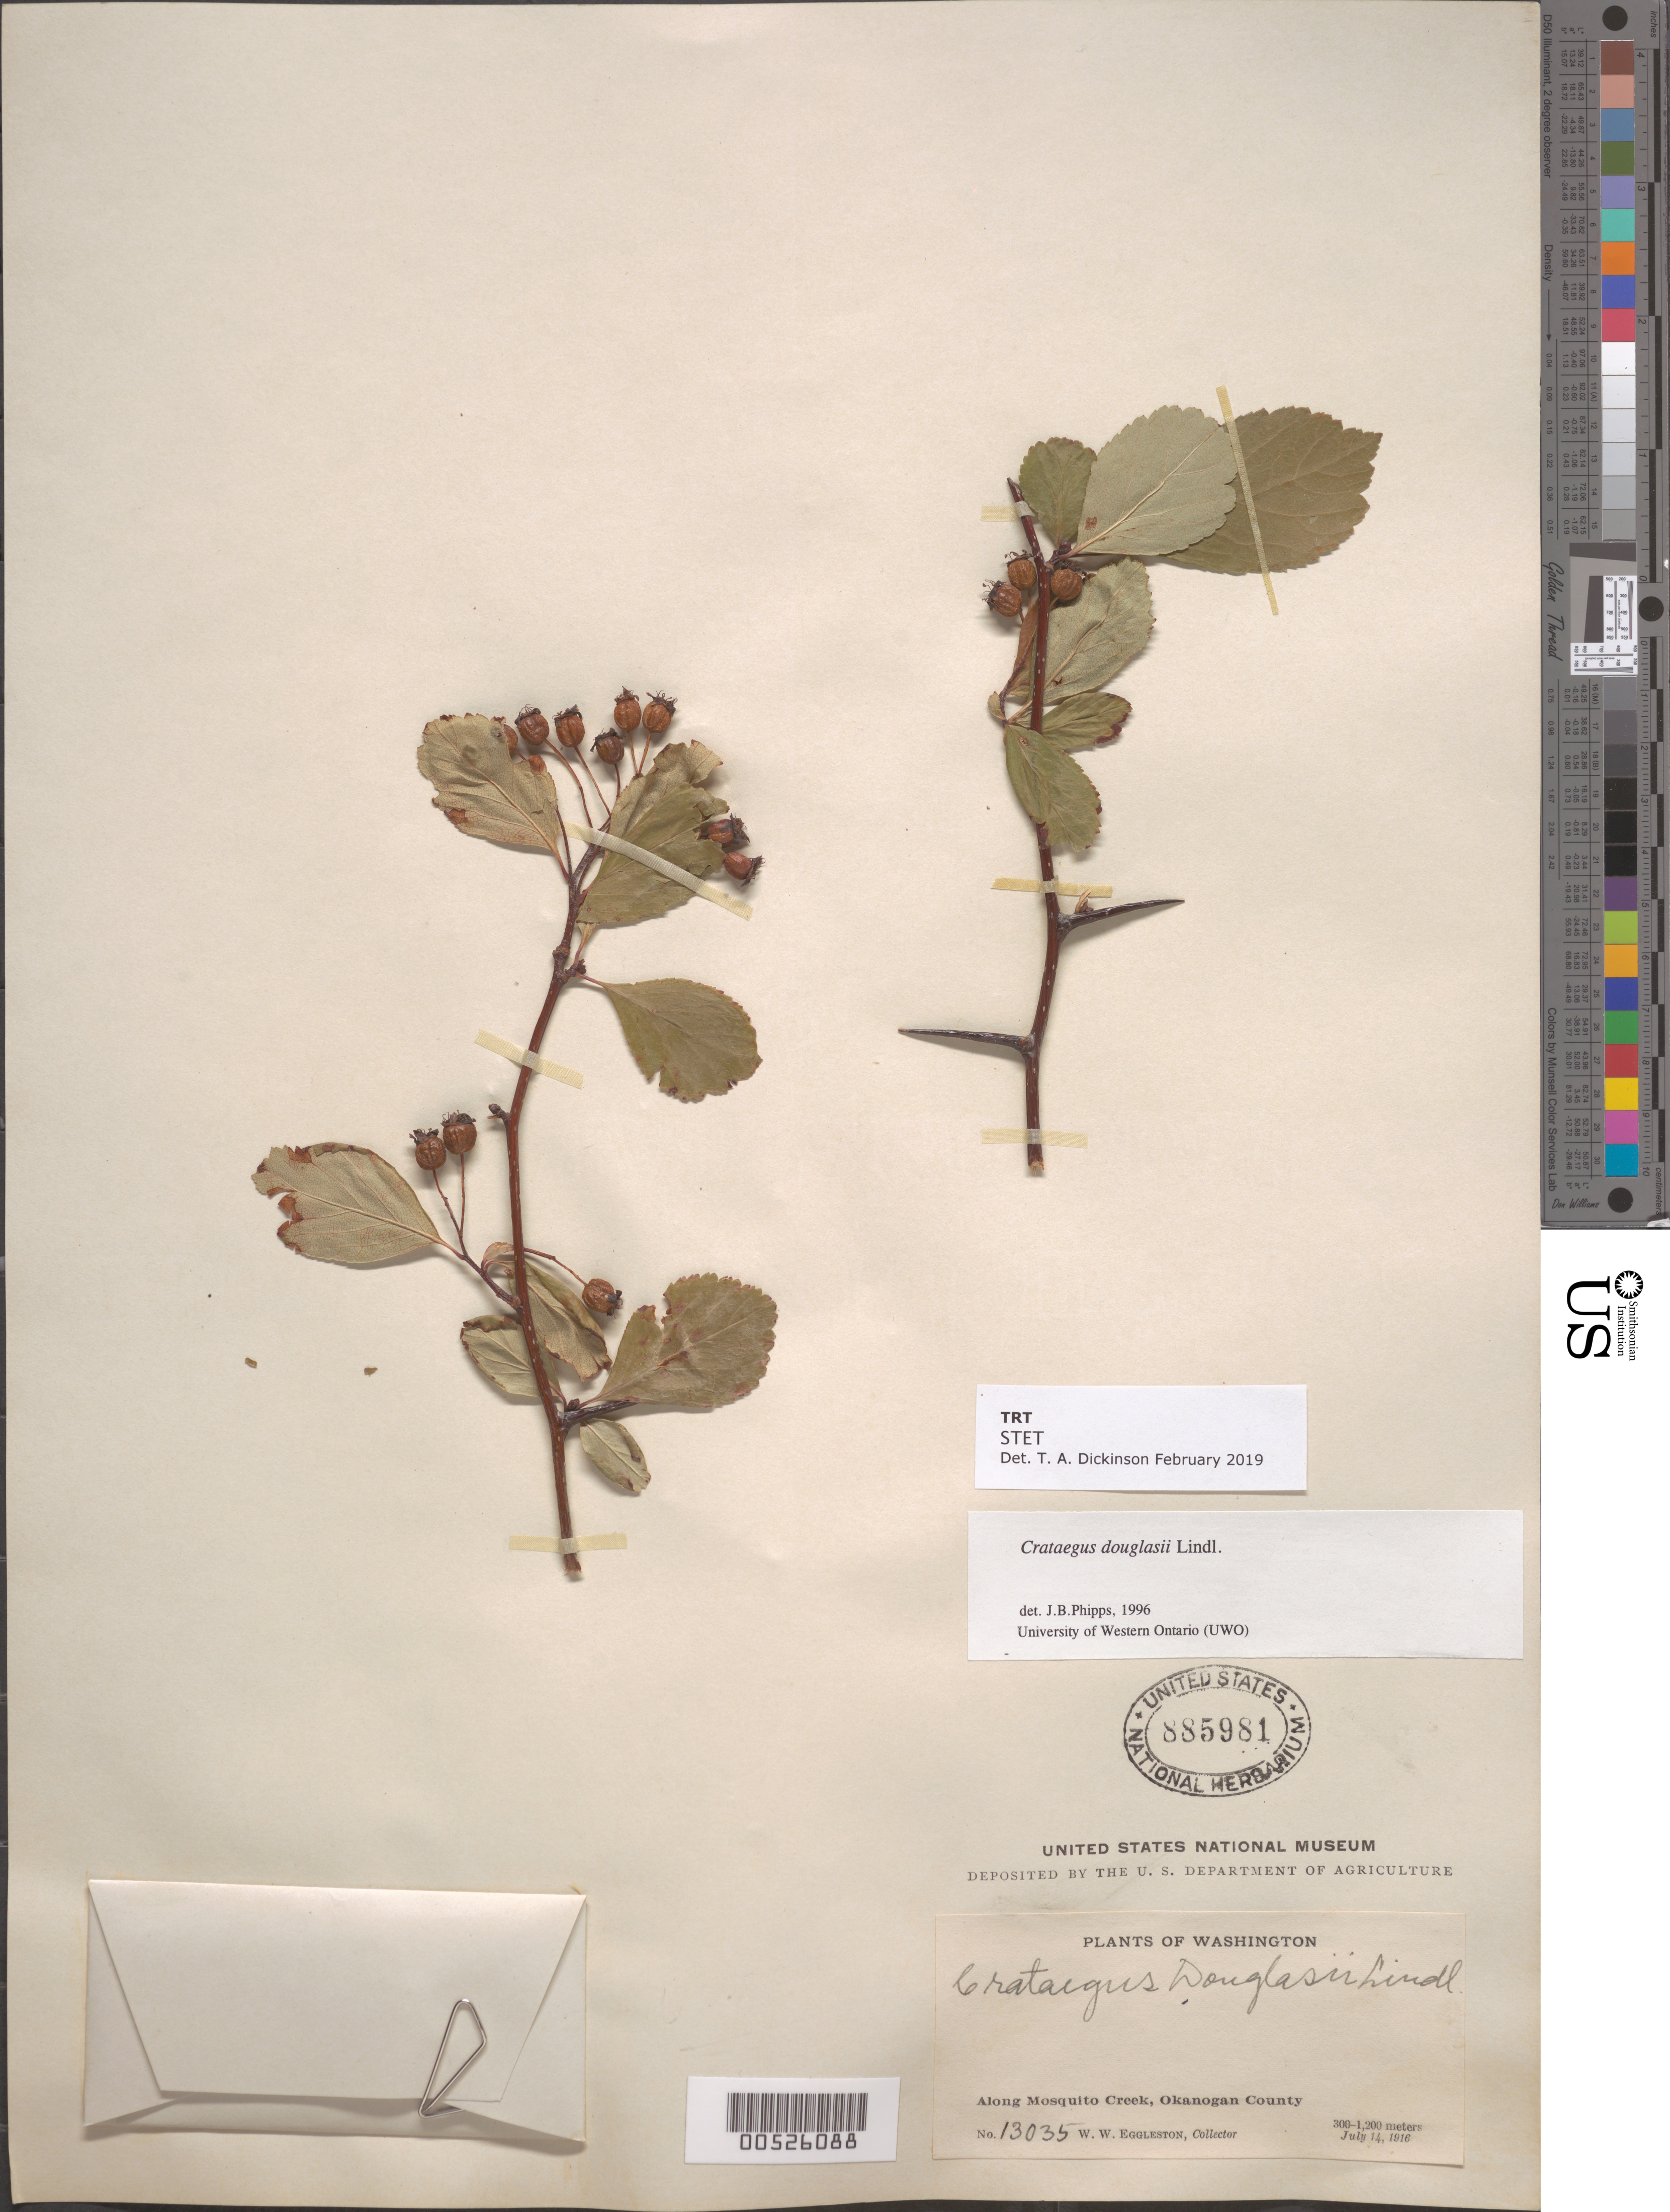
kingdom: Plantae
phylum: Tracheophyta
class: Magnoliopsida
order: Rosales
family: Rosaceae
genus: Crataegus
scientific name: Crataegus douglasii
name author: Lindl.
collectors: W. W. Eggleston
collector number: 13035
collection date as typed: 14 Jul 1916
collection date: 1916-07-14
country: United States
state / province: Washington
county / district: Okanogan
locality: Along Mosquito Creek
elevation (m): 300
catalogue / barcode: US 885981